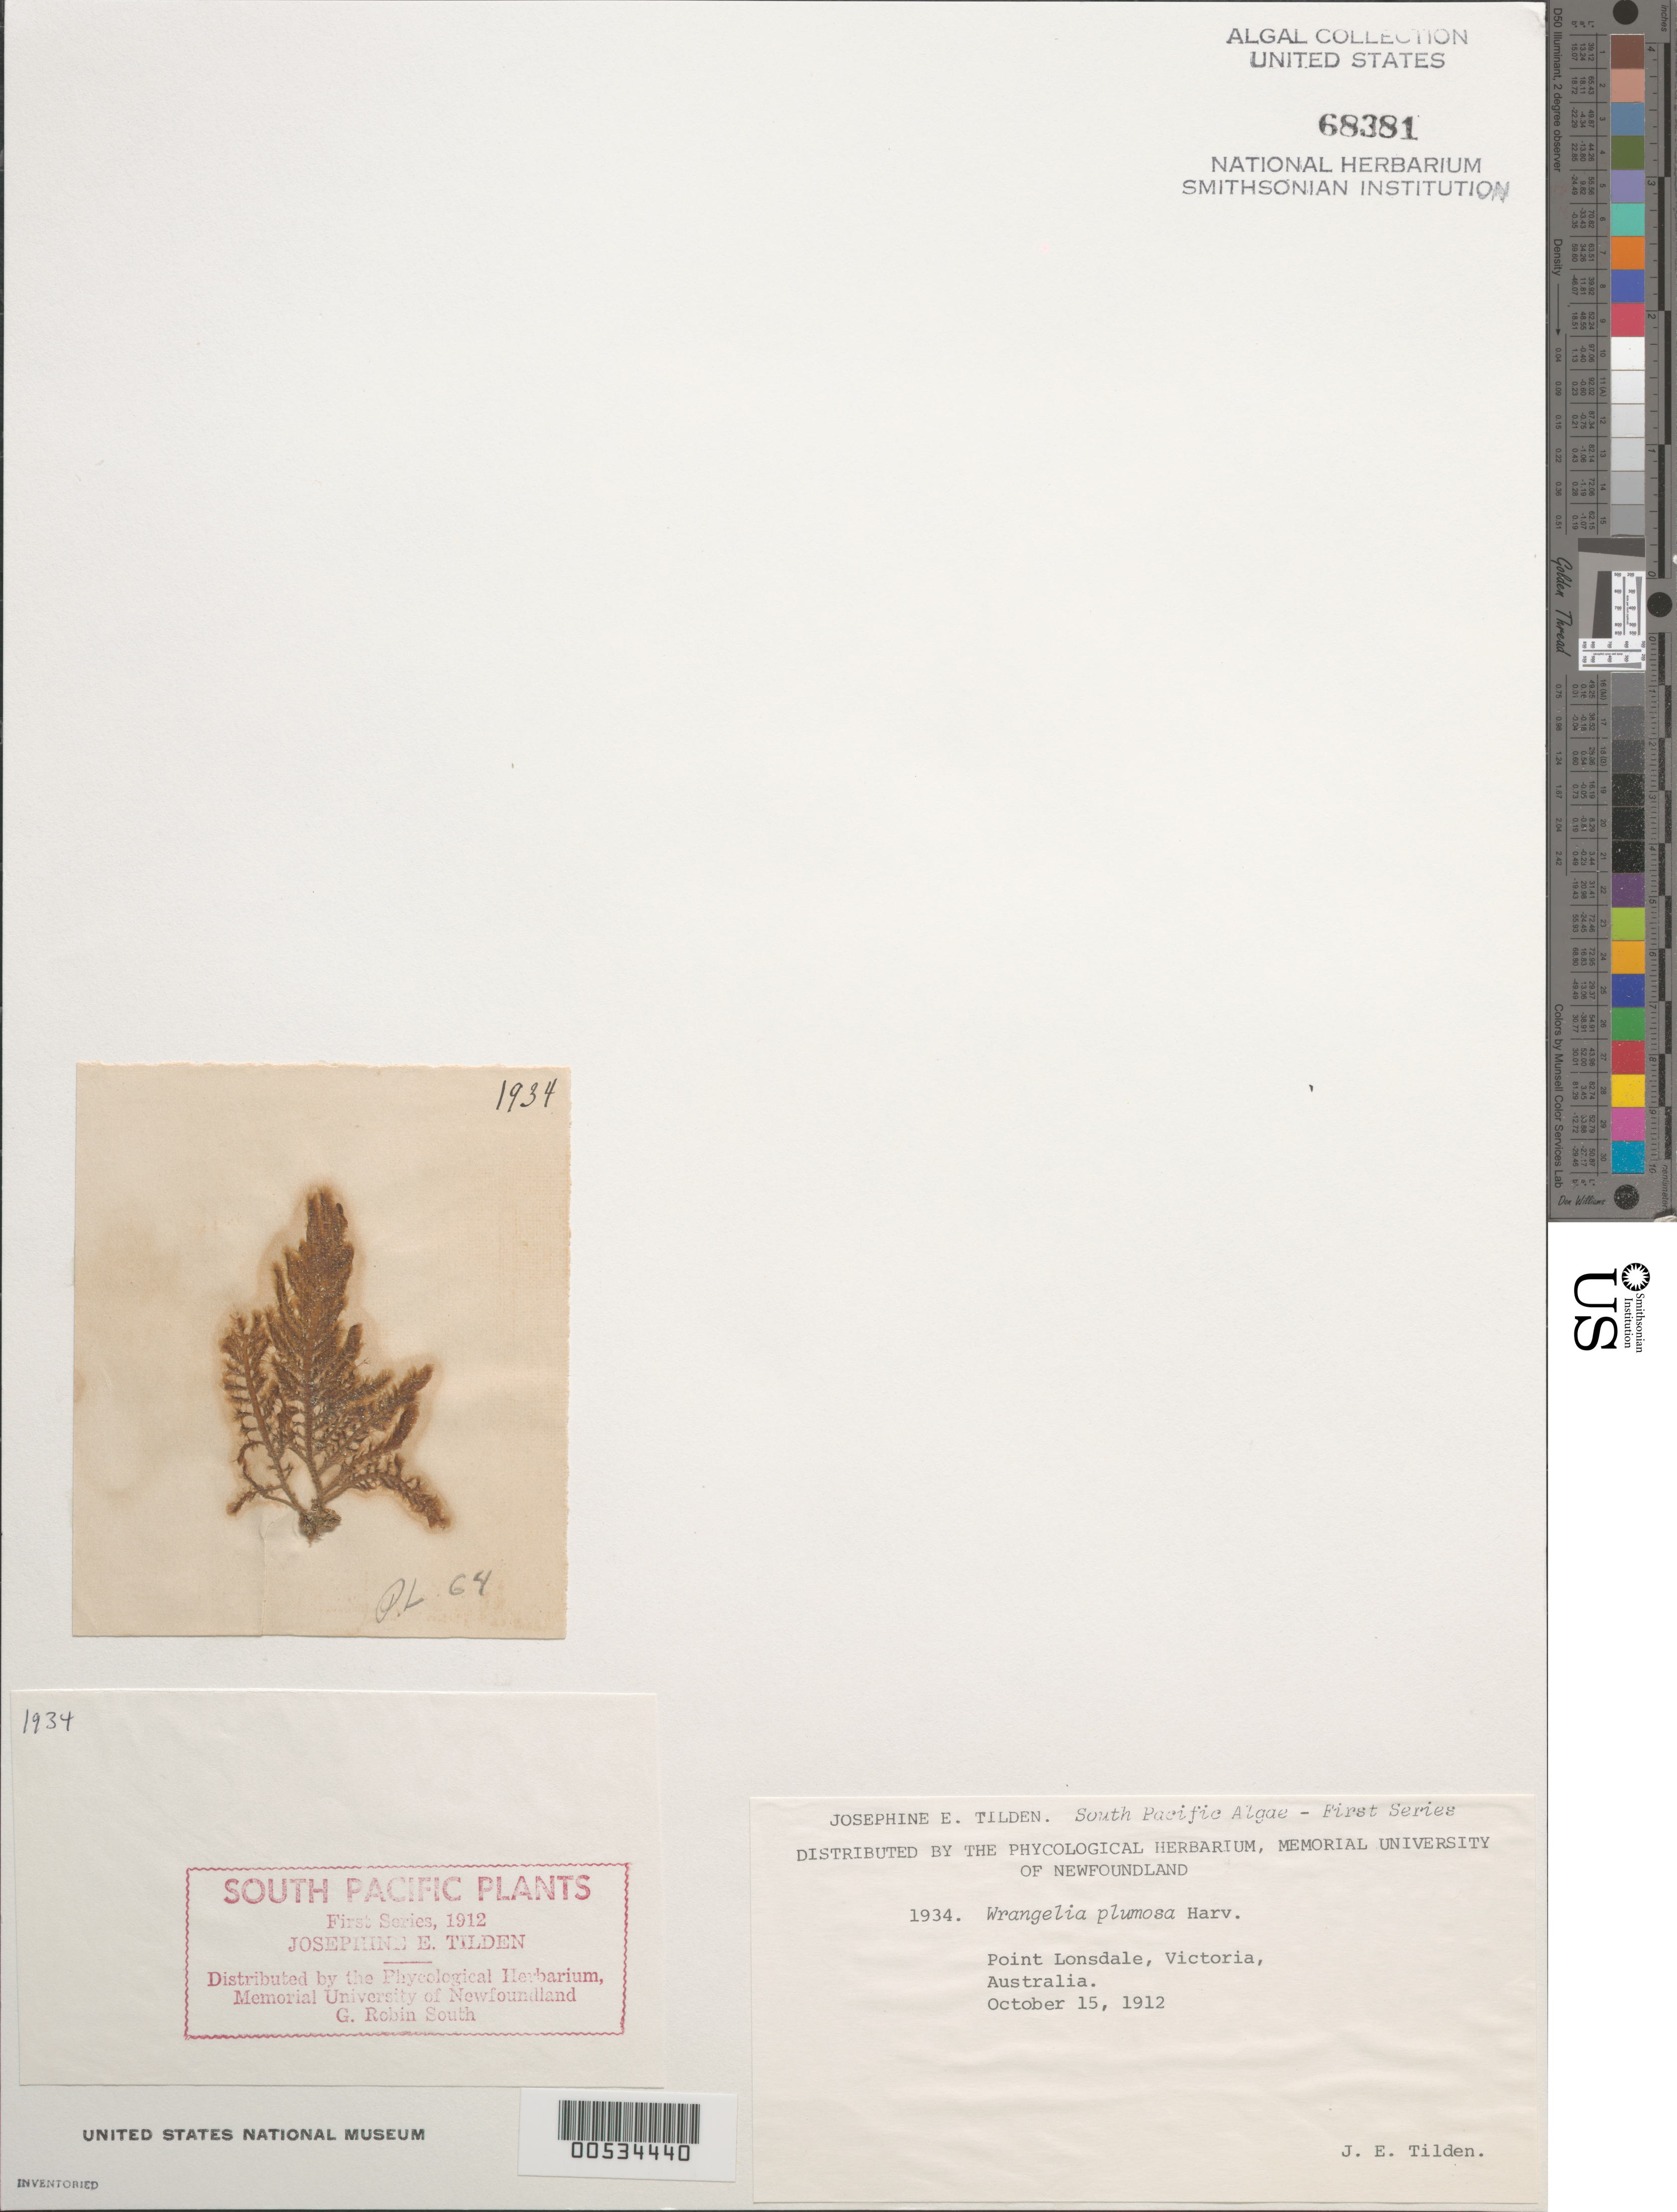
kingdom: Plantae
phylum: Rhodophyta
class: Florideophyceae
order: Ceramiales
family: Wrangeliaceae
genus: Wrangelia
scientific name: Wrangelia plumosa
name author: Harv.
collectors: J. E. Tilden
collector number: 1934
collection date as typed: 15 Oct 1912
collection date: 1912-10-15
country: Australia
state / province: Victoria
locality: Point lonsdale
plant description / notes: Tilden, South Pacific Plants, First Series, 1912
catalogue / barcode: US 68381